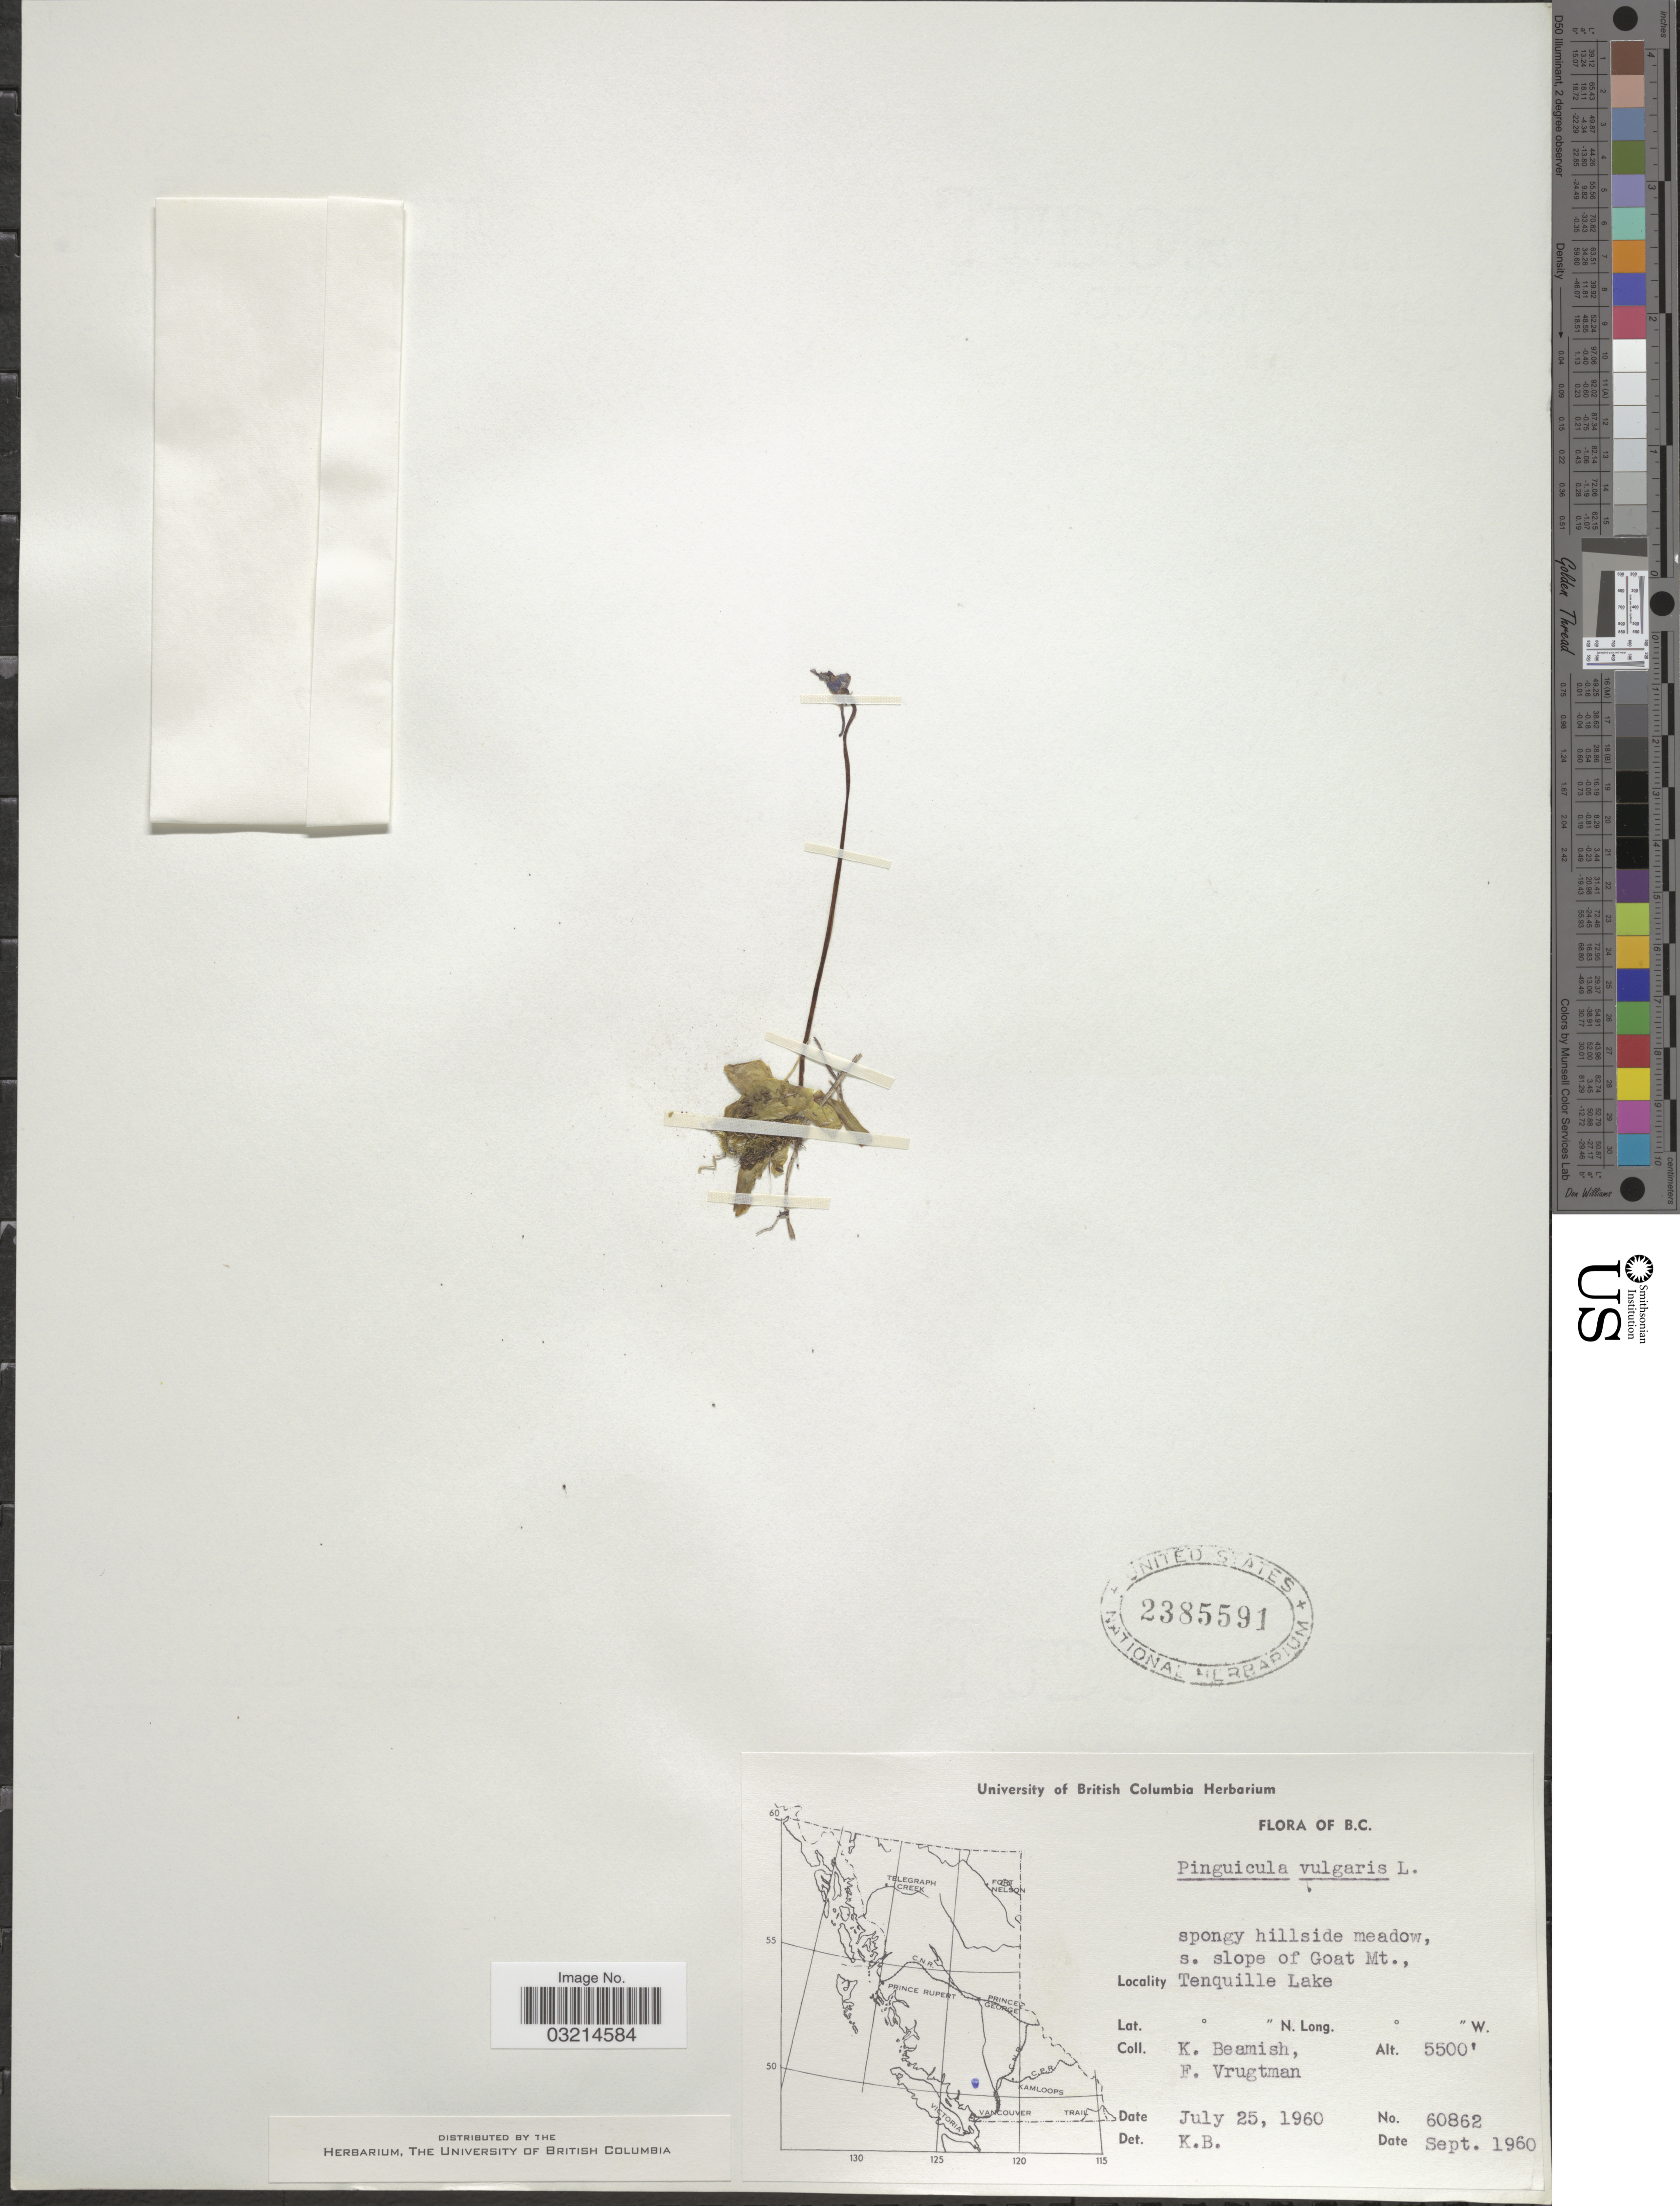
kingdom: Plantae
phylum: Tracheophyta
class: Magnoliopsida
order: Lamiales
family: Lentibulariaceae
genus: Pinguicula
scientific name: Pinguicula vulgaris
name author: L.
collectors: K. Beamish & F. Vrugtman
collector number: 60862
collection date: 1960-07-25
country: Canada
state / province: British Columbia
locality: Spongy hillside meadow, s. slope of Goat Mt., Tenquille Lake.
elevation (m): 1676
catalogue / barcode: US 2385591